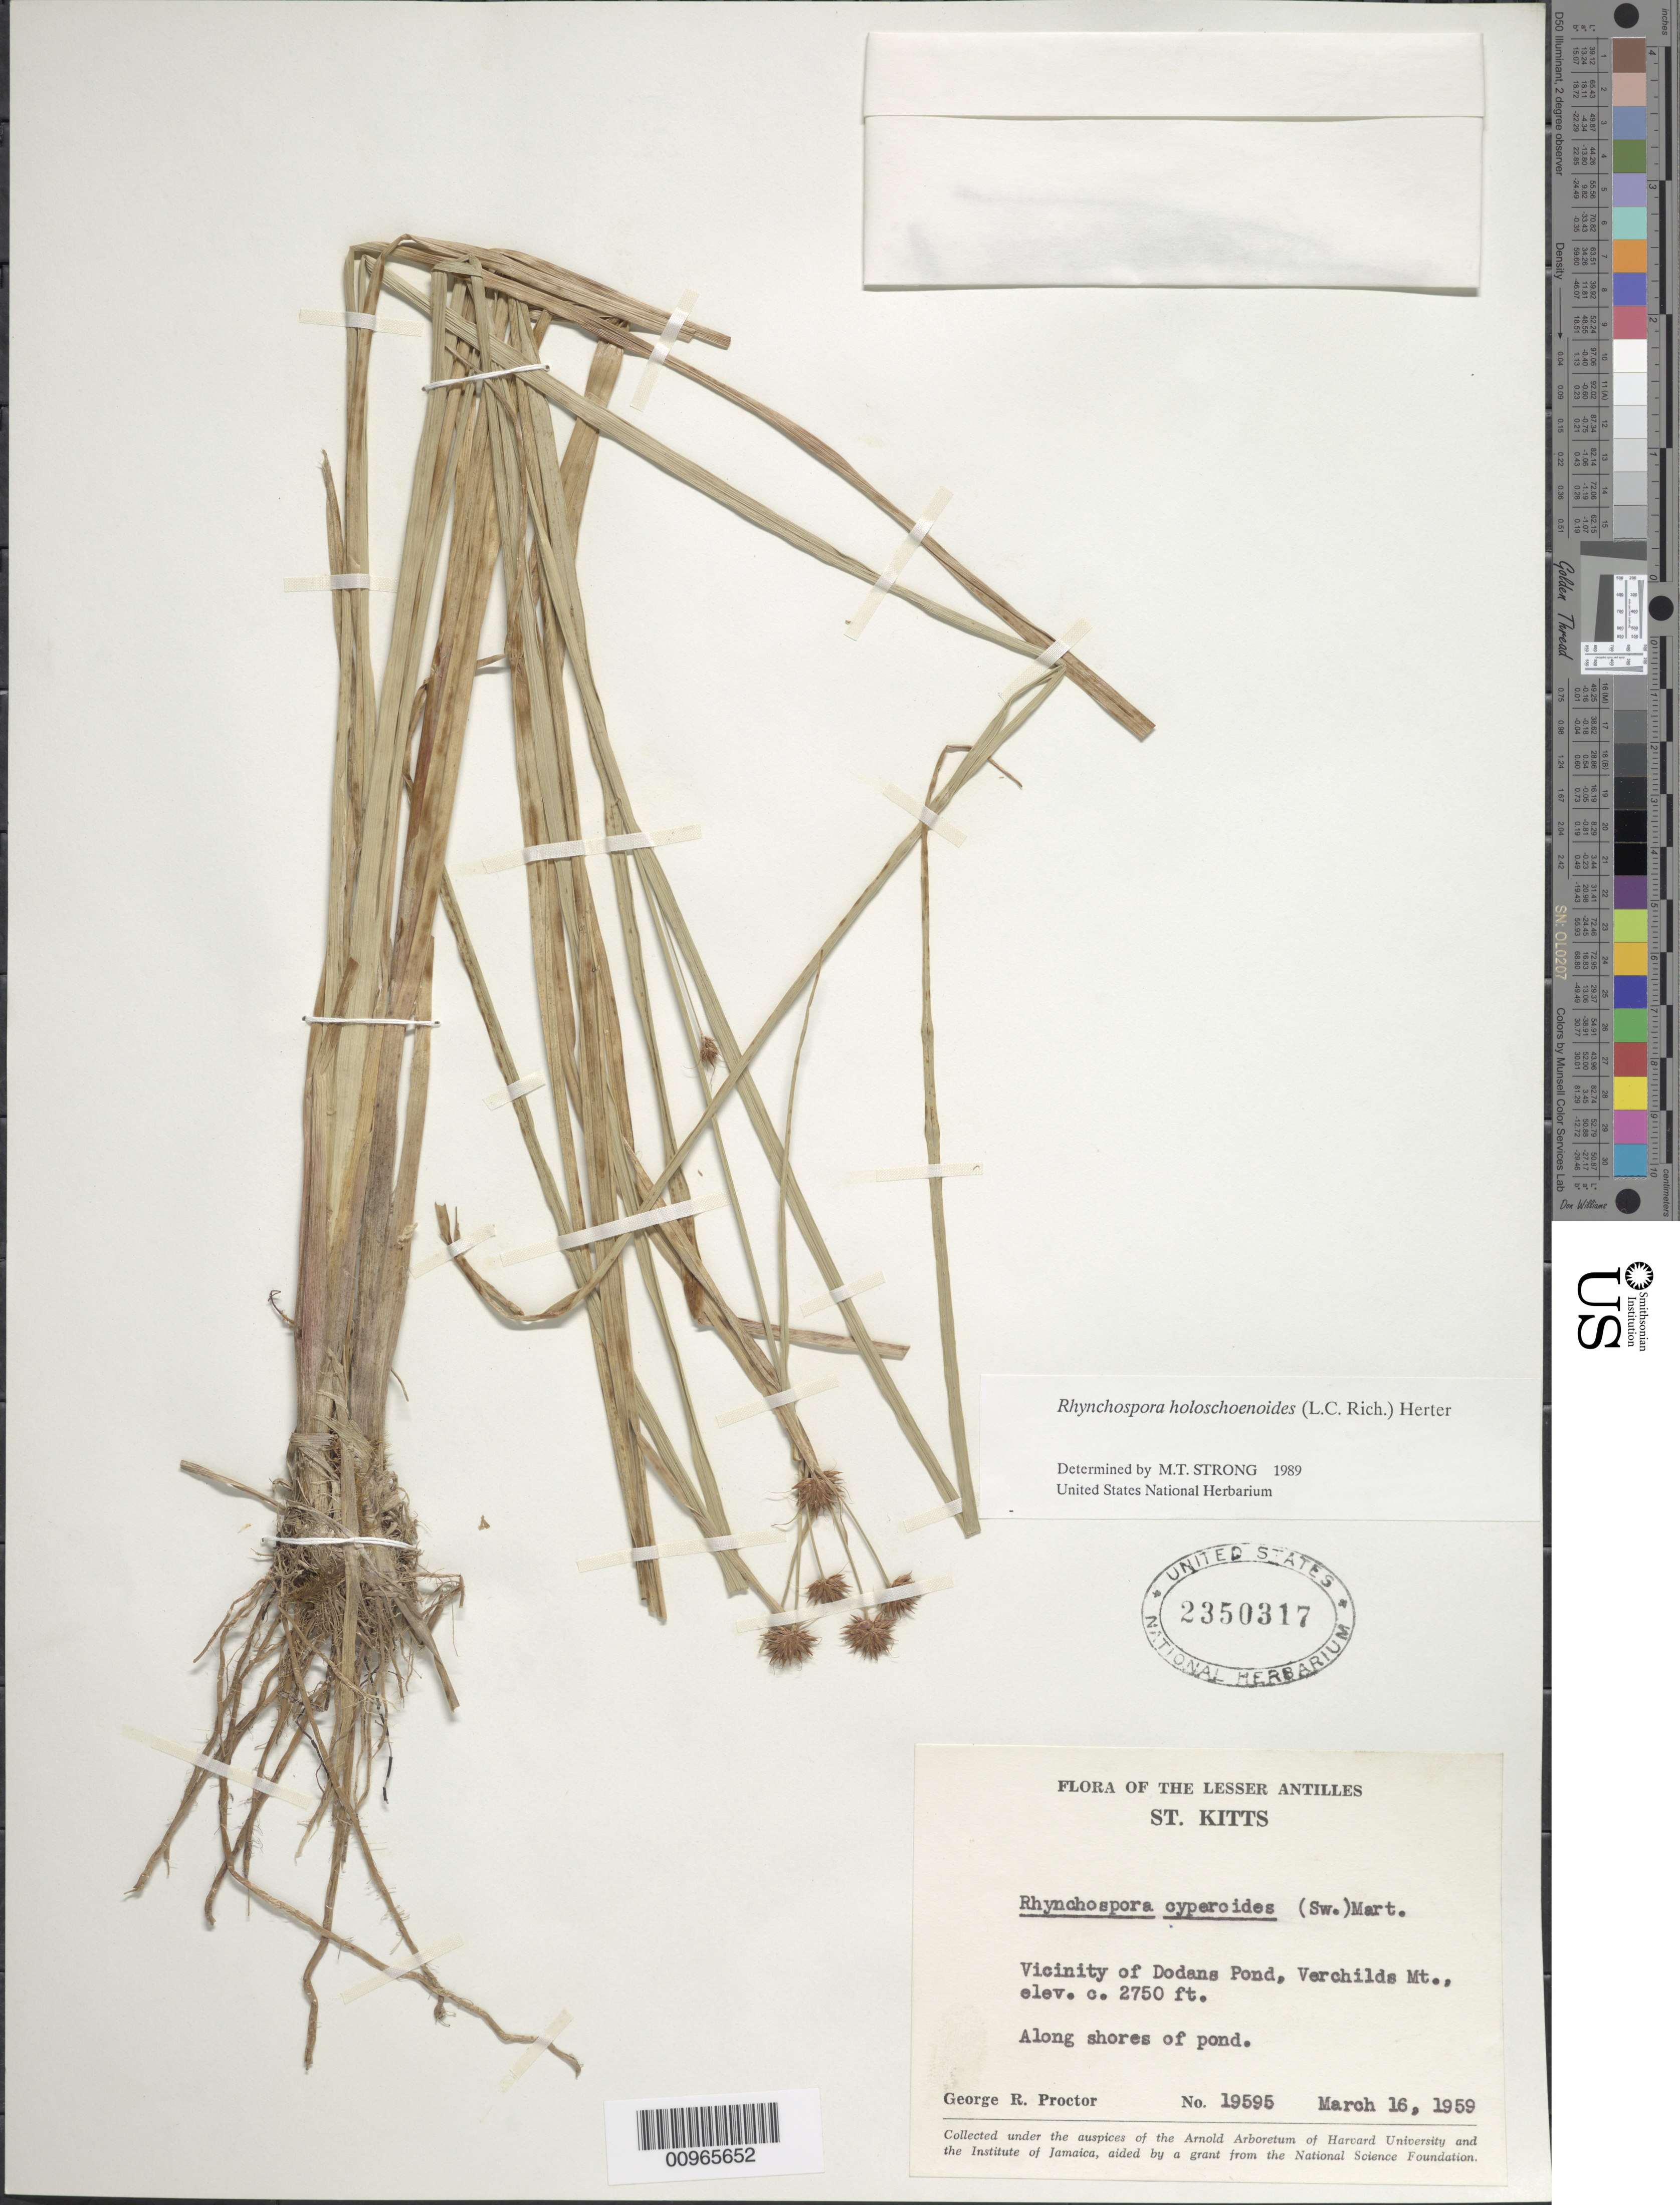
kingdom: Plantae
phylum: Tracheophyta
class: Liliopsida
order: Poales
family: Cyperaceae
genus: Rhynchospora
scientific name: Rhynchospora holoschoenoides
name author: (Rich.) Herter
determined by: Strong, M. T., (US), Smithsonian Institution - National Museum of Natural History (UNITED STATES)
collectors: G. R. Proctor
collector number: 19595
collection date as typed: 16 Mar 1956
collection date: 1956-03-16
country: St. Christopher-Nevis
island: St. Christopher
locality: Vicinity of Dodans Pond, Verchilds Mt.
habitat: Along shores of pond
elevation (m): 838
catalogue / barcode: US 2350317